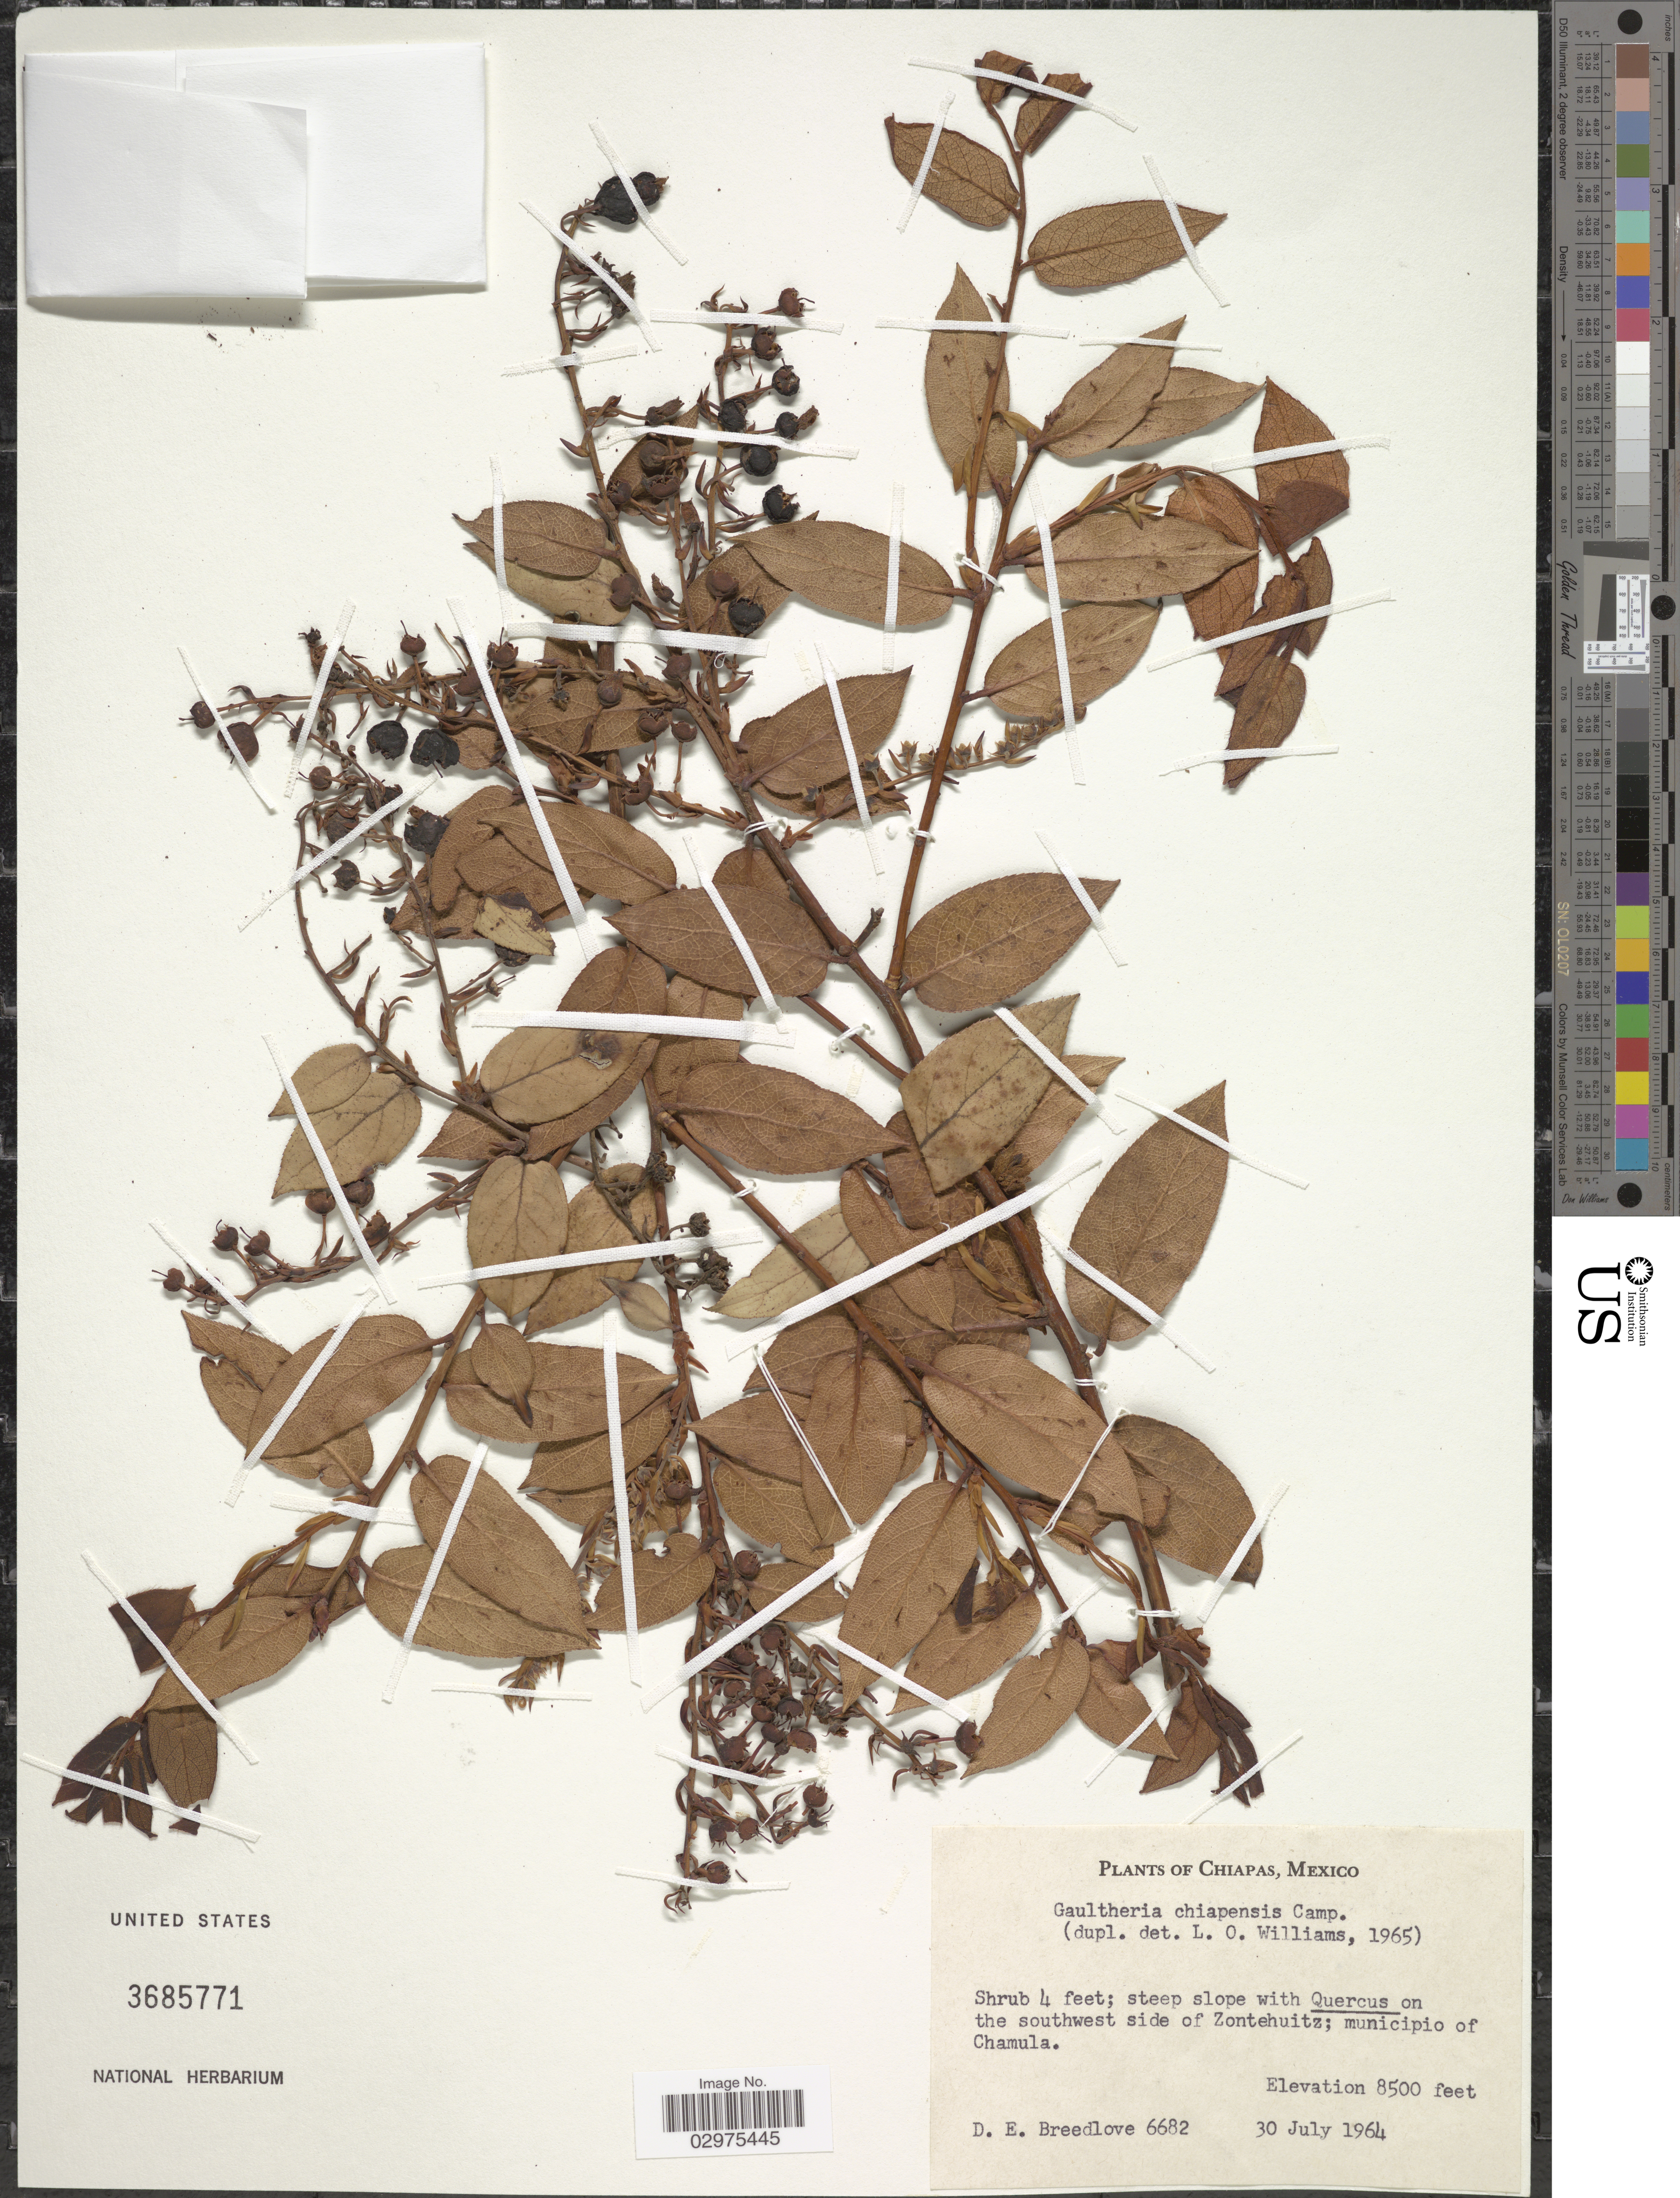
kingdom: Plantae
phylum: Tracheophyta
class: Magnoliopsida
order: Ericales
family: Ericaceae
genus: Gaultheria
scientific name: Gaultheria chiapensis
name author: Camp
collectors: D. E. Breedlove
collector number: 6682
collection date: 1964-07-30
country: Mexico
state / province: Chiapas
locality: On the southwest side of Zontehuitz; municipio of Chamula.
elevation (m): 2591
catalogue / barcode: US 3685771